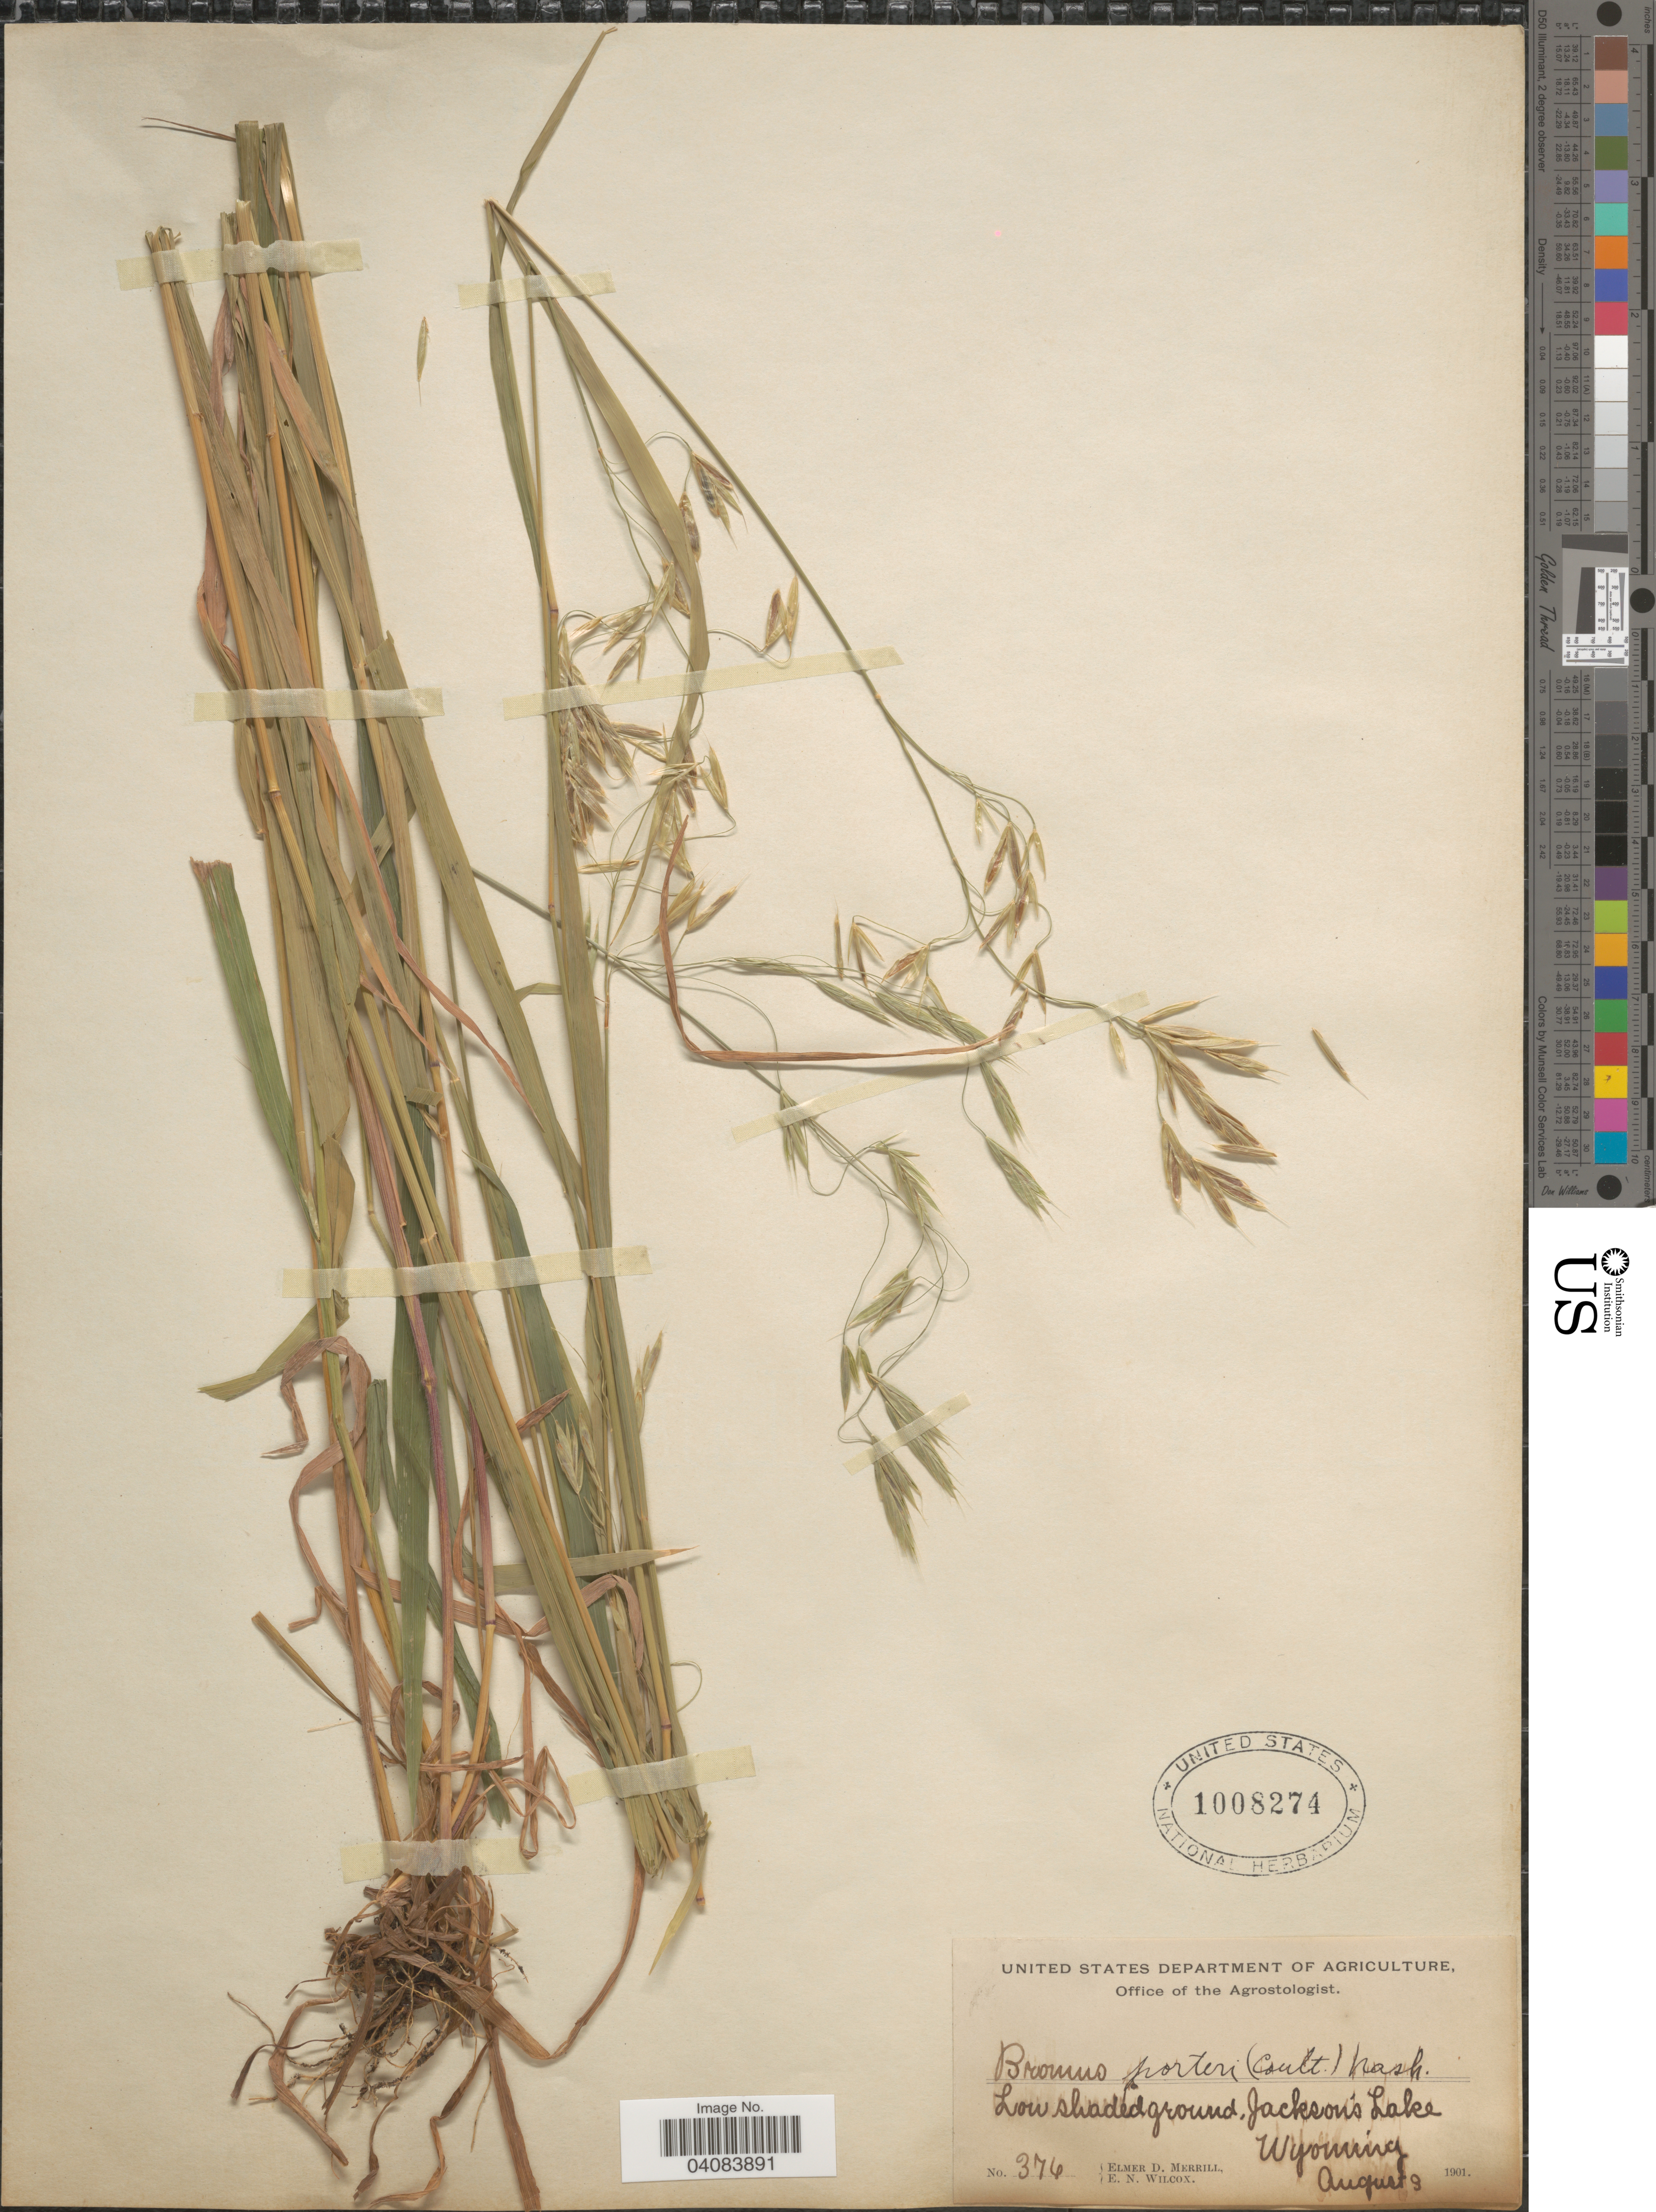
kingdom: Plantae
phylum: Tracheophyta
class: Liliopsida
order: Poales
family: Poaceae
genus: Bromus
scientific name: Bromus porteri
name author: (J.M. Coult.) Nash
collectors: E. D. Merrill & E. Wilcox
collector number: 376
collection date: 1901-08-09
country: United States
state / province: Wyoming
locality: Low shaded grounds, Jackson's Lake.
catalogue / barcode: US 1008274